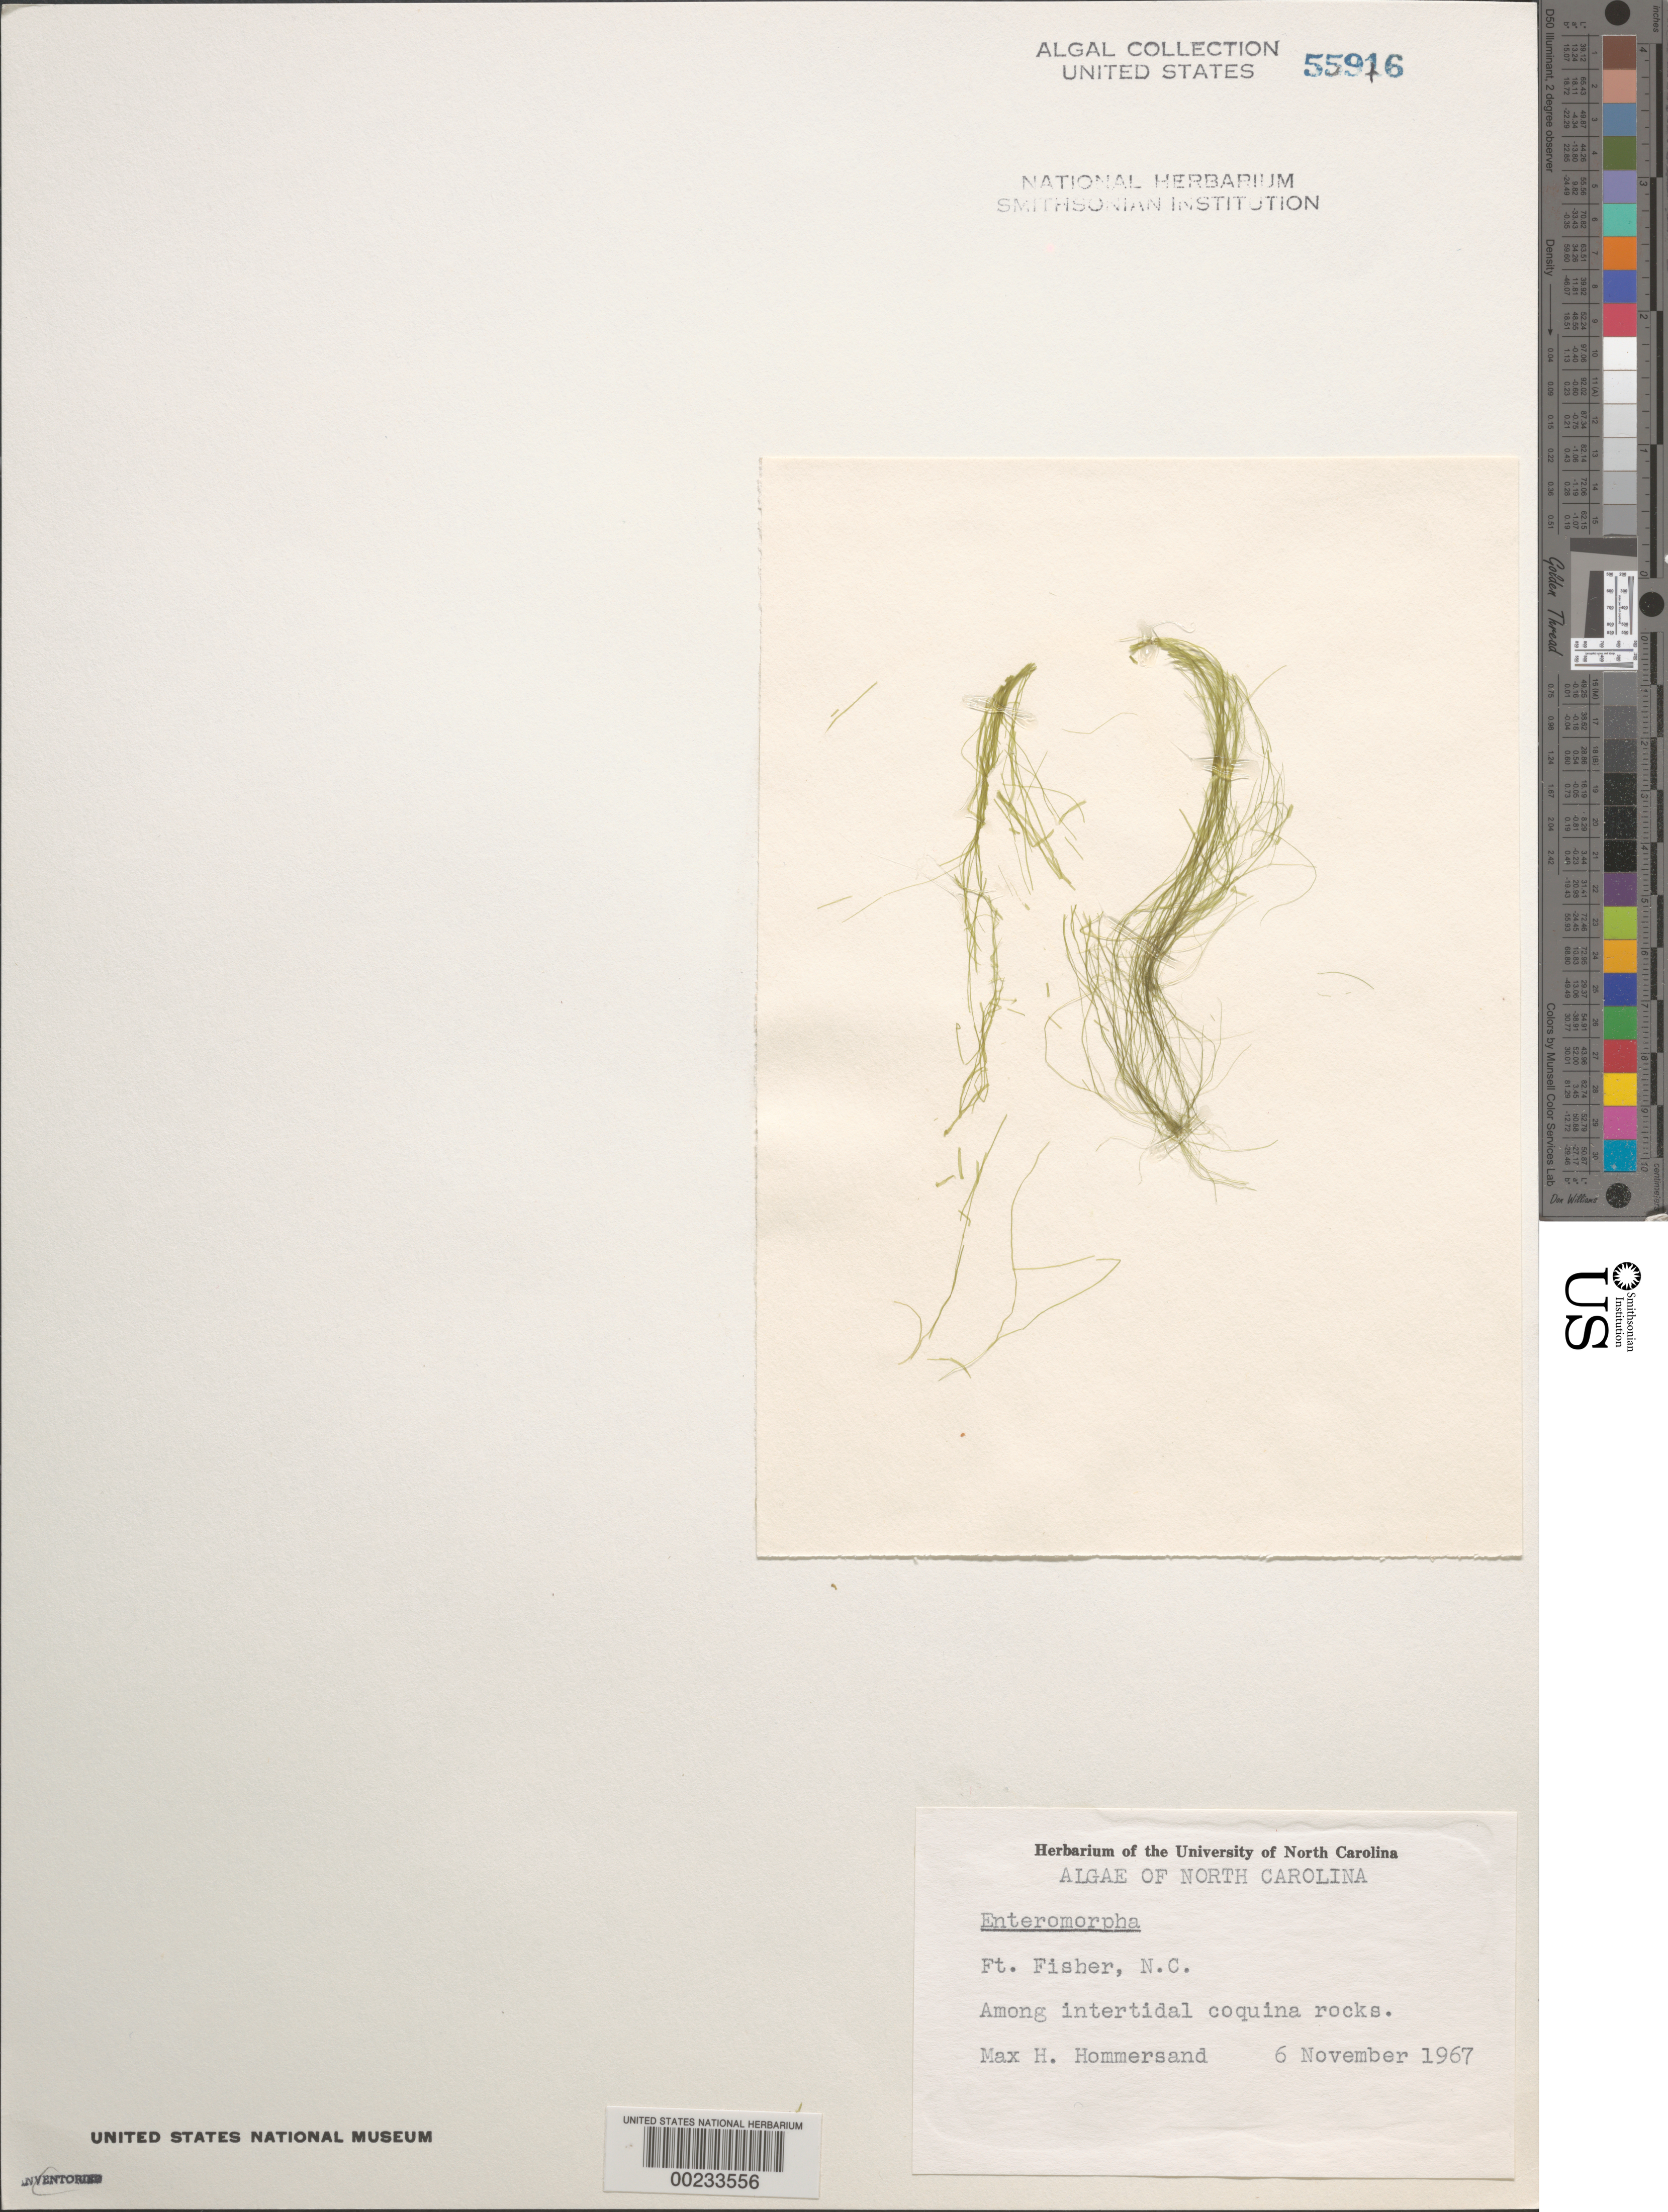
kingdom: Plantae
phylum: Chlorophyta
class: Ulvophyceae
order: Ulvales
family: Ulvaceae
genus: Ulva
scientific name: Ulva sp.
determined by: Algae name updating Project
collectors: M. H. Hommersand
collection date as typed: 06 Nov 1967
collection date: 1967-11-06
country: United States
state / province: North Carolina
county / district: New Hanover County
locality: Fort Fisher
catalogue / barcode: US 55916